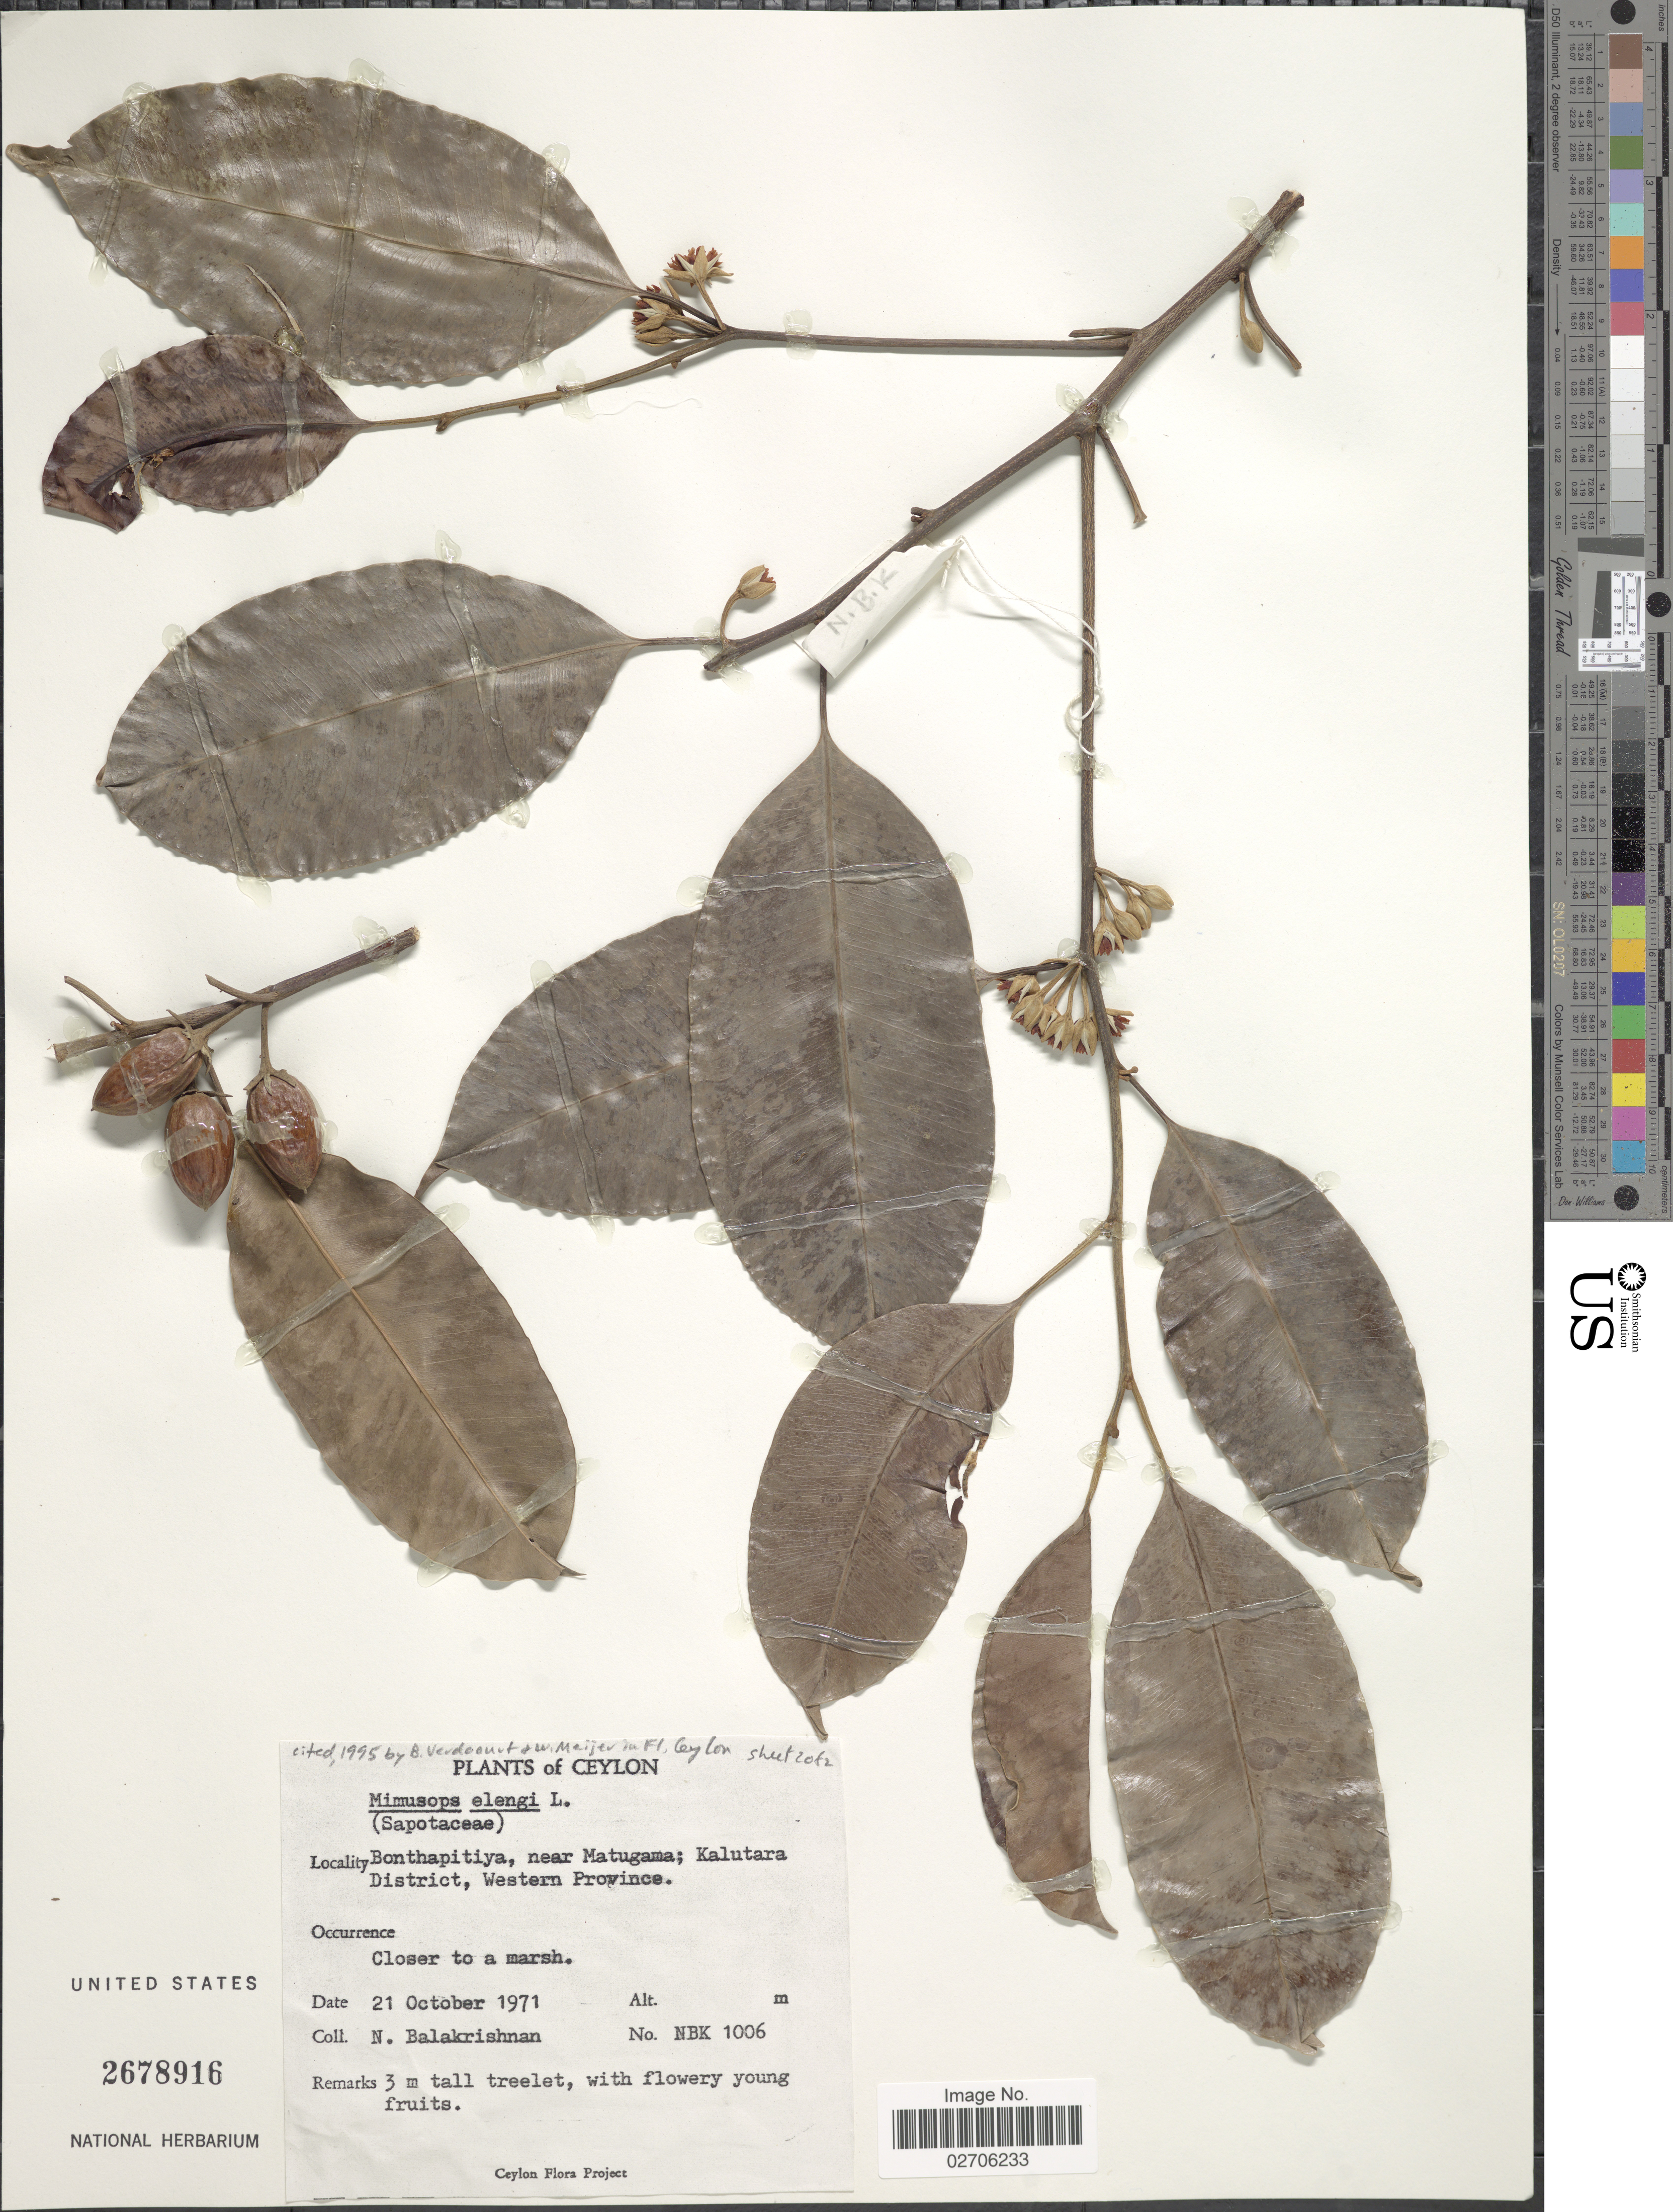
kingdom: Plantae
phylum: Tracheophyta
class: Magnoliopsida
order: Ericales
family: Sapotaceae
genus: Mimusops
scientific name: Mimusops djave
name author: Engl.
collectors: N. Balakrishnan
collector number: NBK1006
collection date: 1971-10-21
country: Sri Lanka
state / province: Western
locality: Ceylon. Bonthapitiya, near Matugama; Kalutara District.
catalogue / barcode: US 2678916